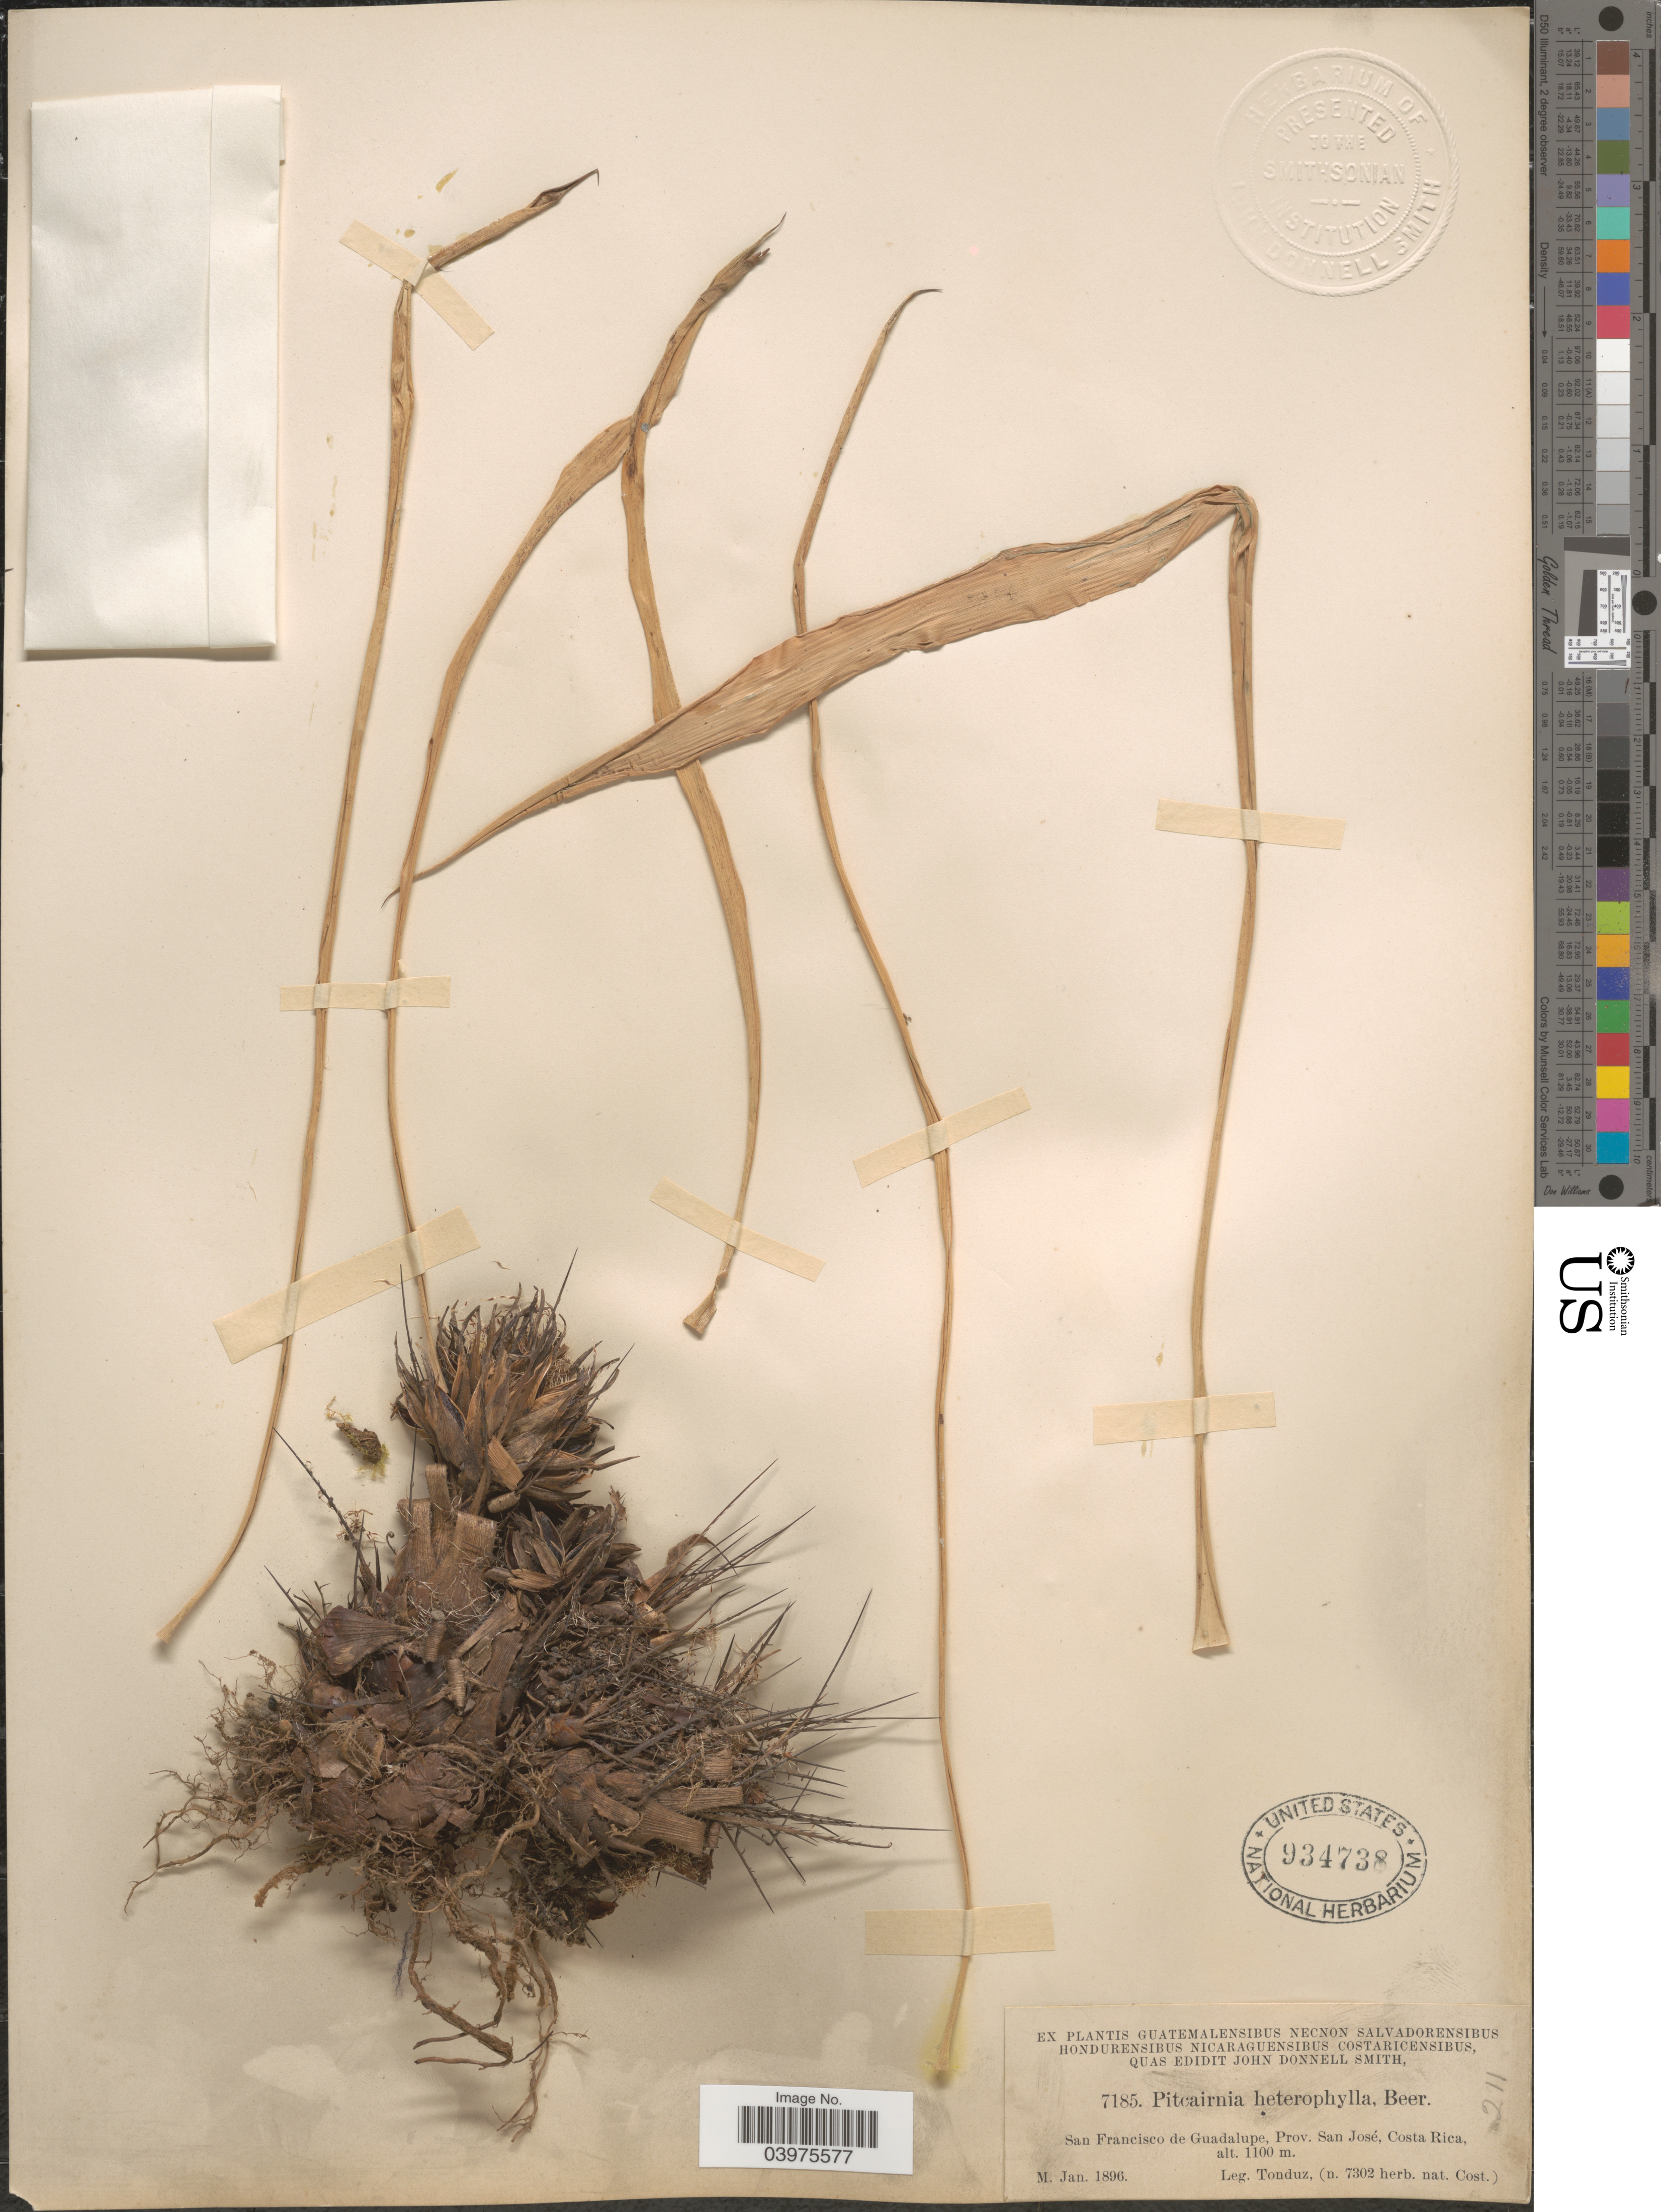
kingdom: Plantae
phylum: Tracheophyta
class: Liliopsida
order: Poales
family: Bromeliaceae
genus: Pitcairnia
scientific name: Pitcairnia heterophylla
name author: (Lindl.) Beer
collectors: Tonduz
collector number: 7185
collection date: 1896-01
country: Costa Rica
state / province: San José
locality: San Francisco de Guadalupe.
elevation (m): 1100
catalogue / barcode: US 934738